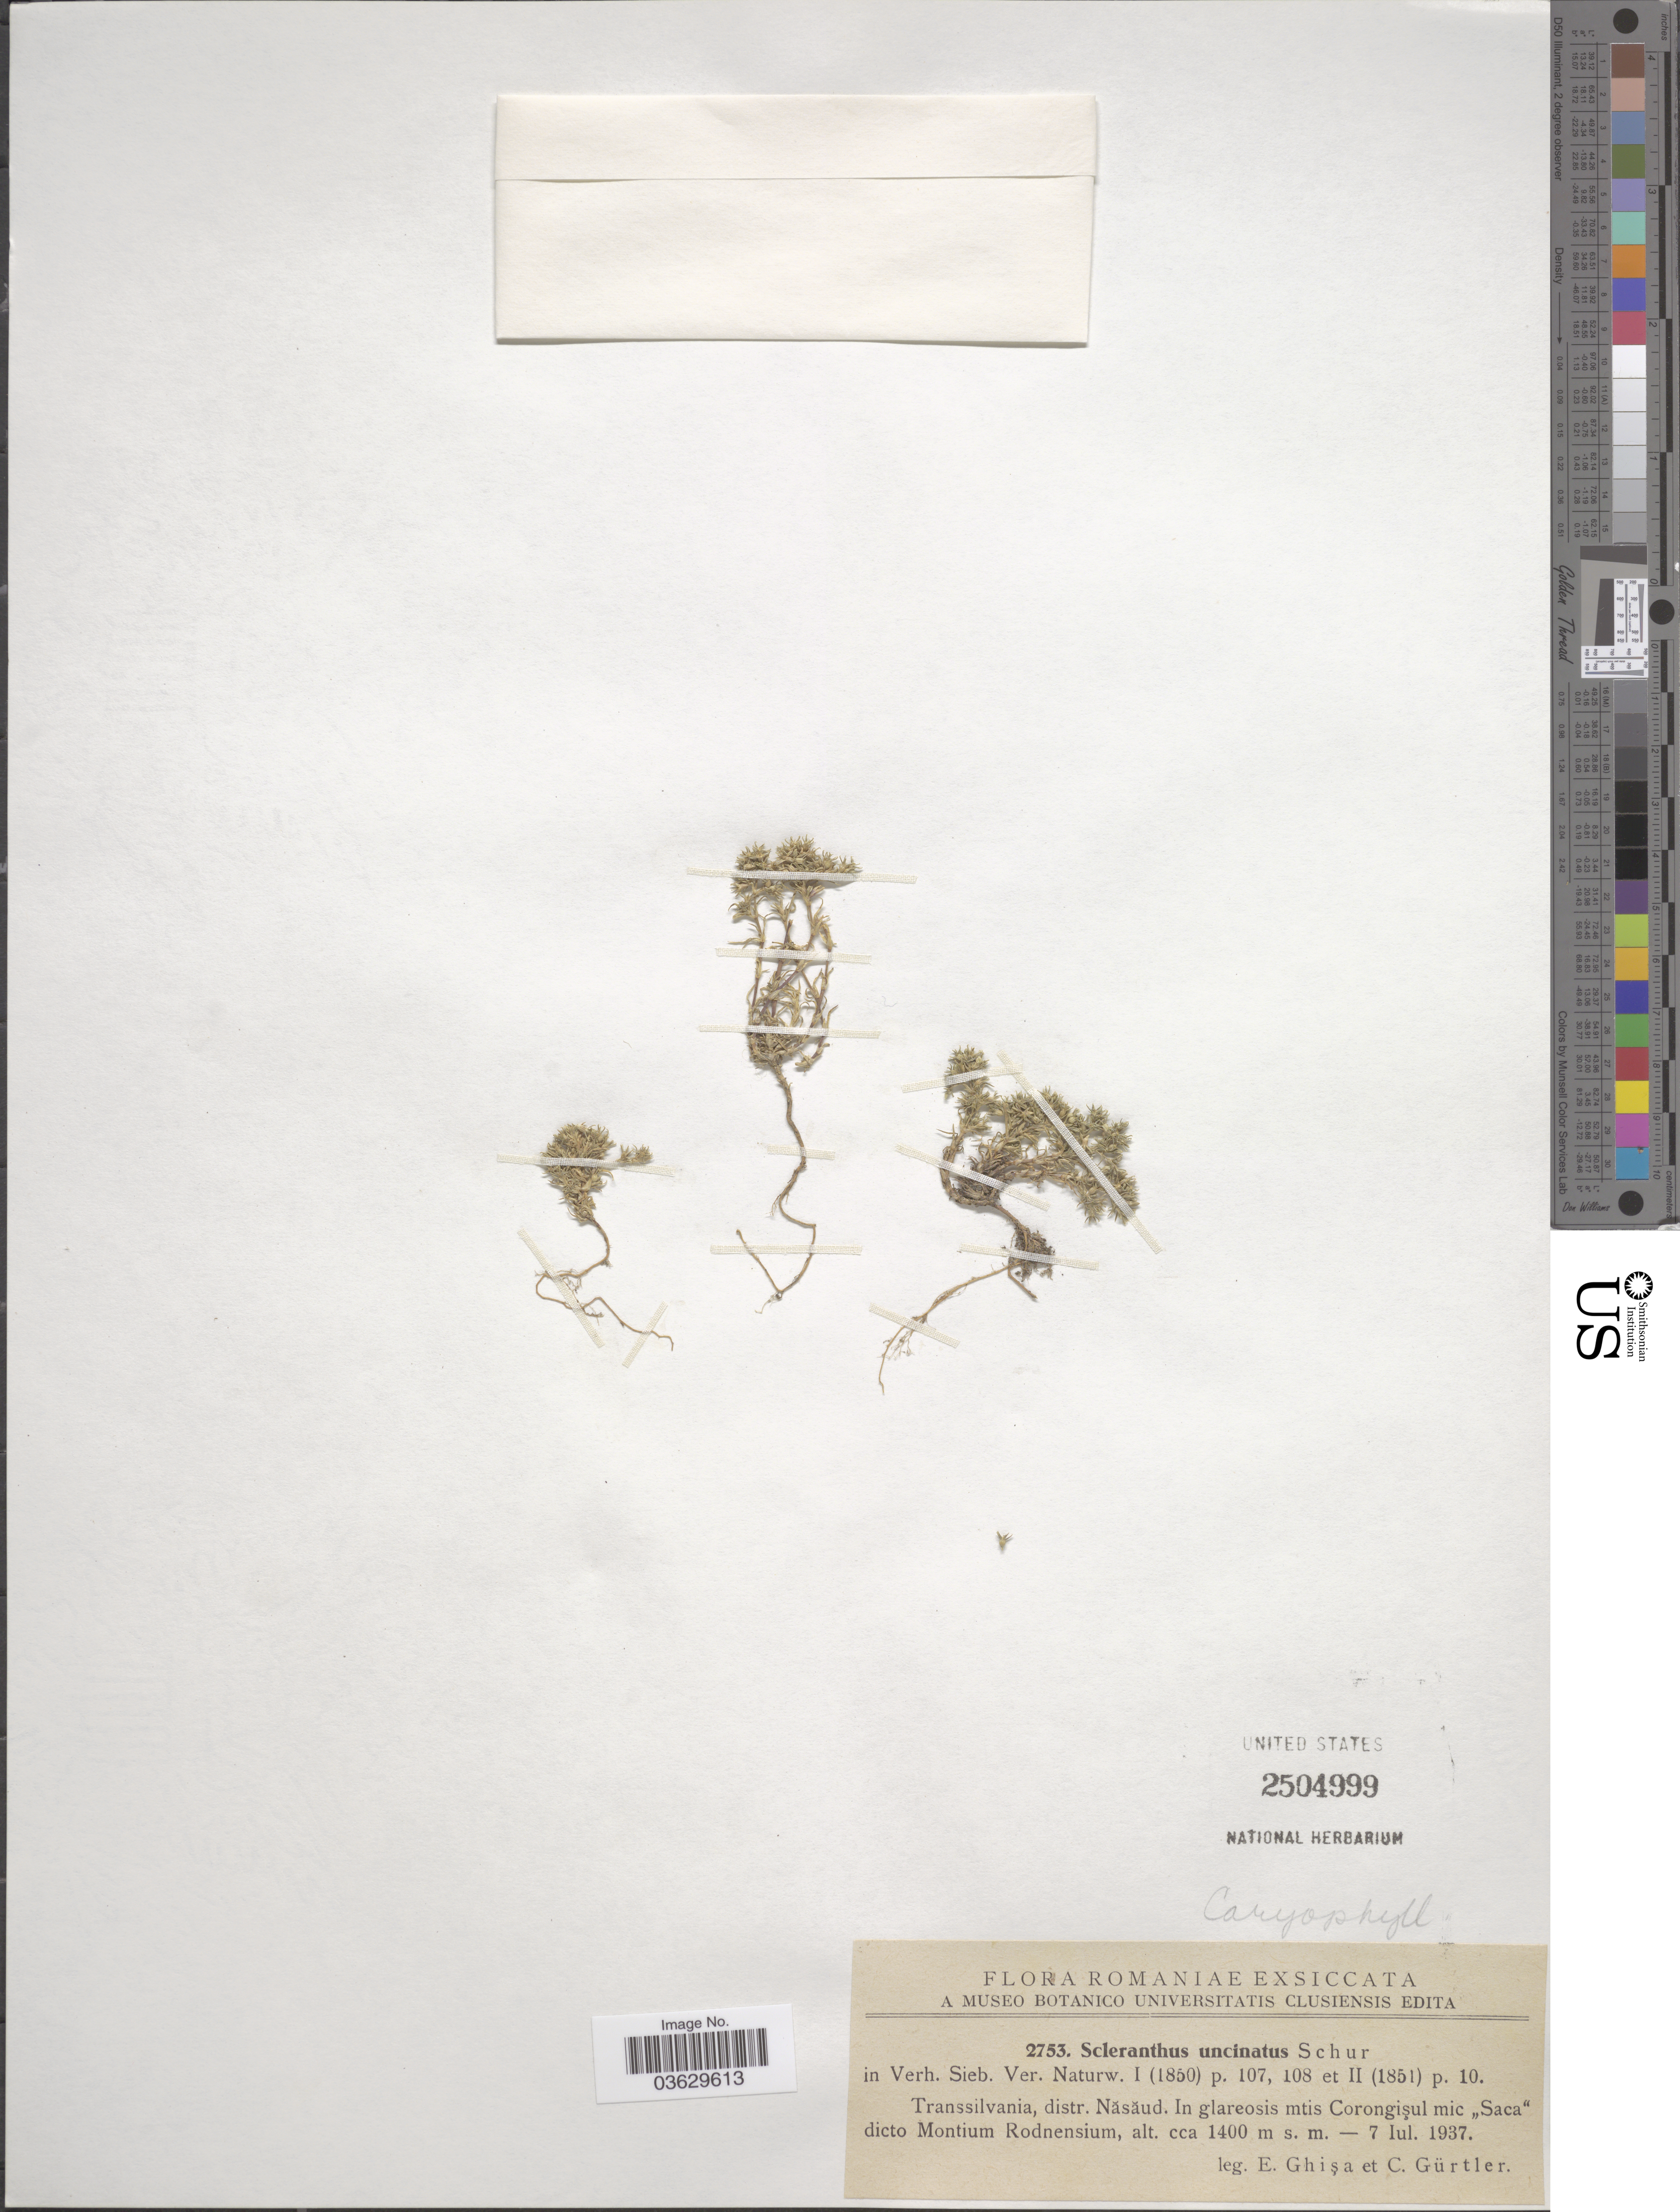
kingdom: Plantae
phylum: Tracheophyta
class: Magnoliopsida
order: Caryophyllales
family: Caryophyllaceae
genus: Scleranthus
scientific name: Scleranthus uncinatus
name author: Schur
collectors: E. Ghisa & C. Gürtler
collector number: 2753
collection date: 1937-07-07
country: Romania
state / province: Bistrita-Nasaud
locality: Transsilvania, distr. Năsăud. In glareosis mtis Corongişul mic. "Saca" dicto Montium Rodnensium.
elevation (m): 1400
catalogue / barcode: US 2504999